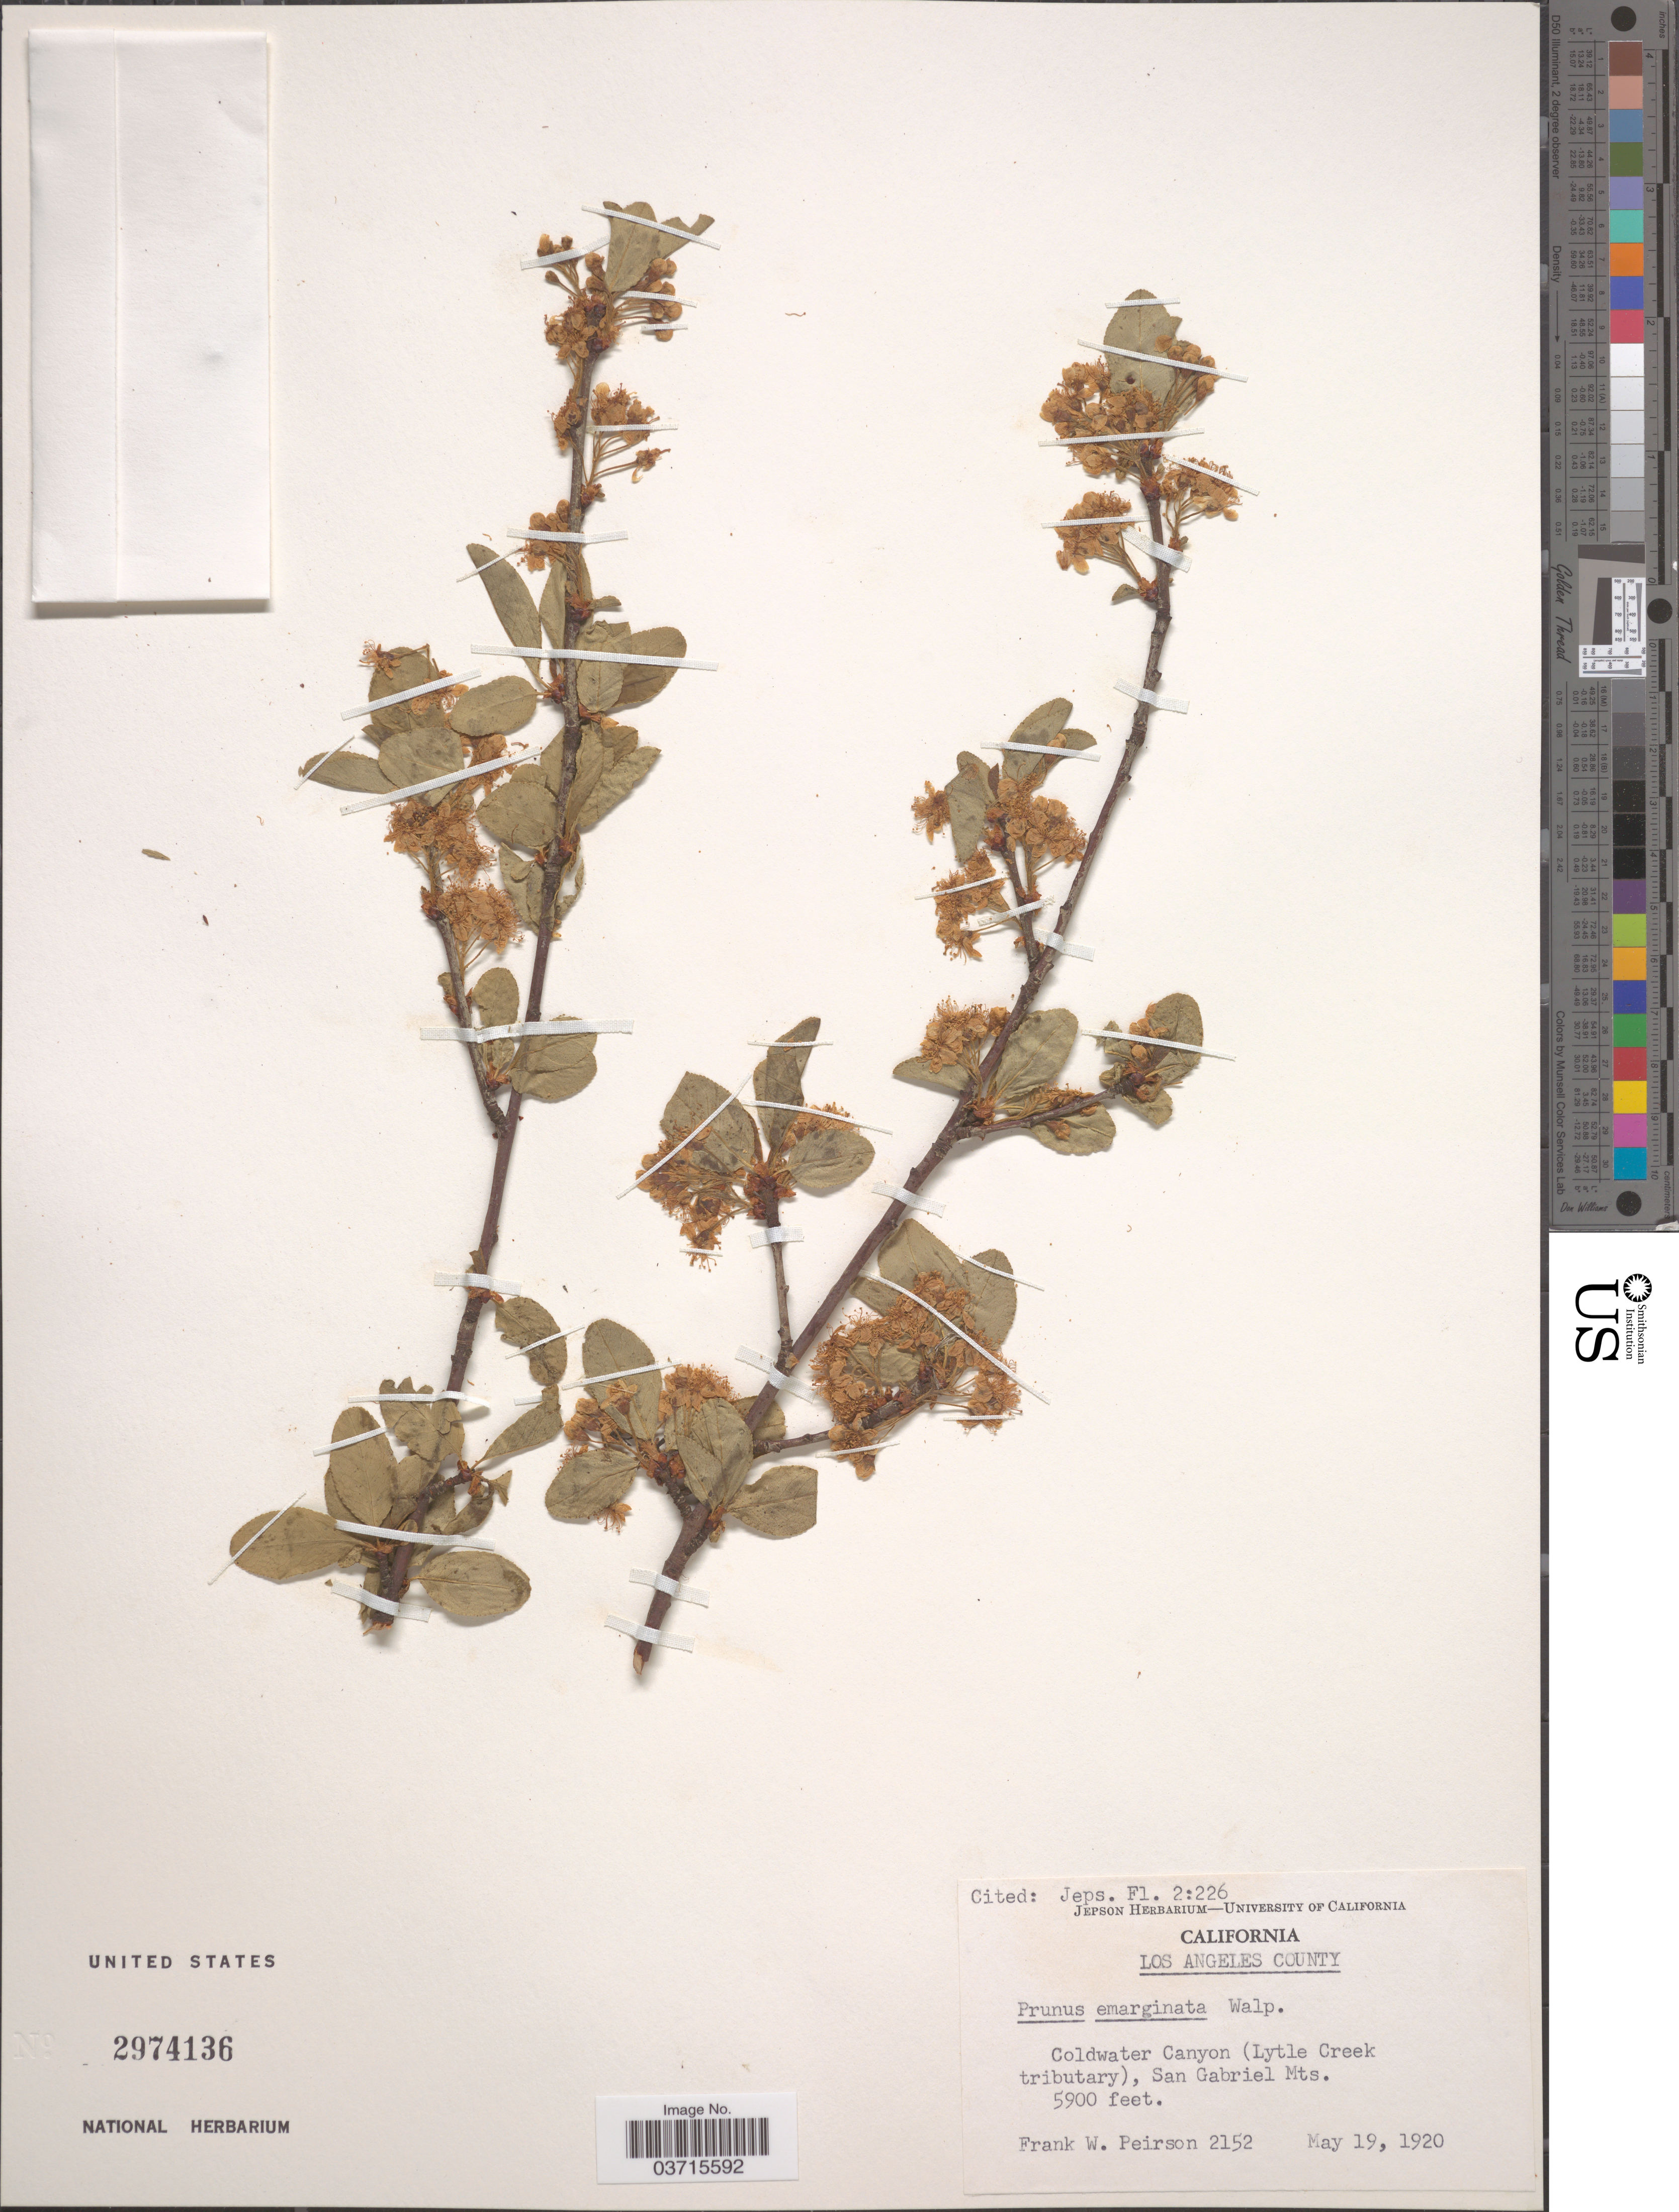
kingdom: Plantae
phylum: Tracheophyta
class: Magnoliopsida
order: Rosales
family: Rosaceae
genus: Prunus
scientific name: Prunus emarginata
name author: (Douglas ex Hook.) Eaton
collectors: F. Peirson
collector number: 2152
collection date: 1920-05-19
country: United States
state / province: California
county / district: Los Angeles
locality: Los Angeles County. Coldwater Canyon (Lytle Creek tributary), San Gabriel Mts.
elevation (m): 1798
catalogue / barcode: US 2974136